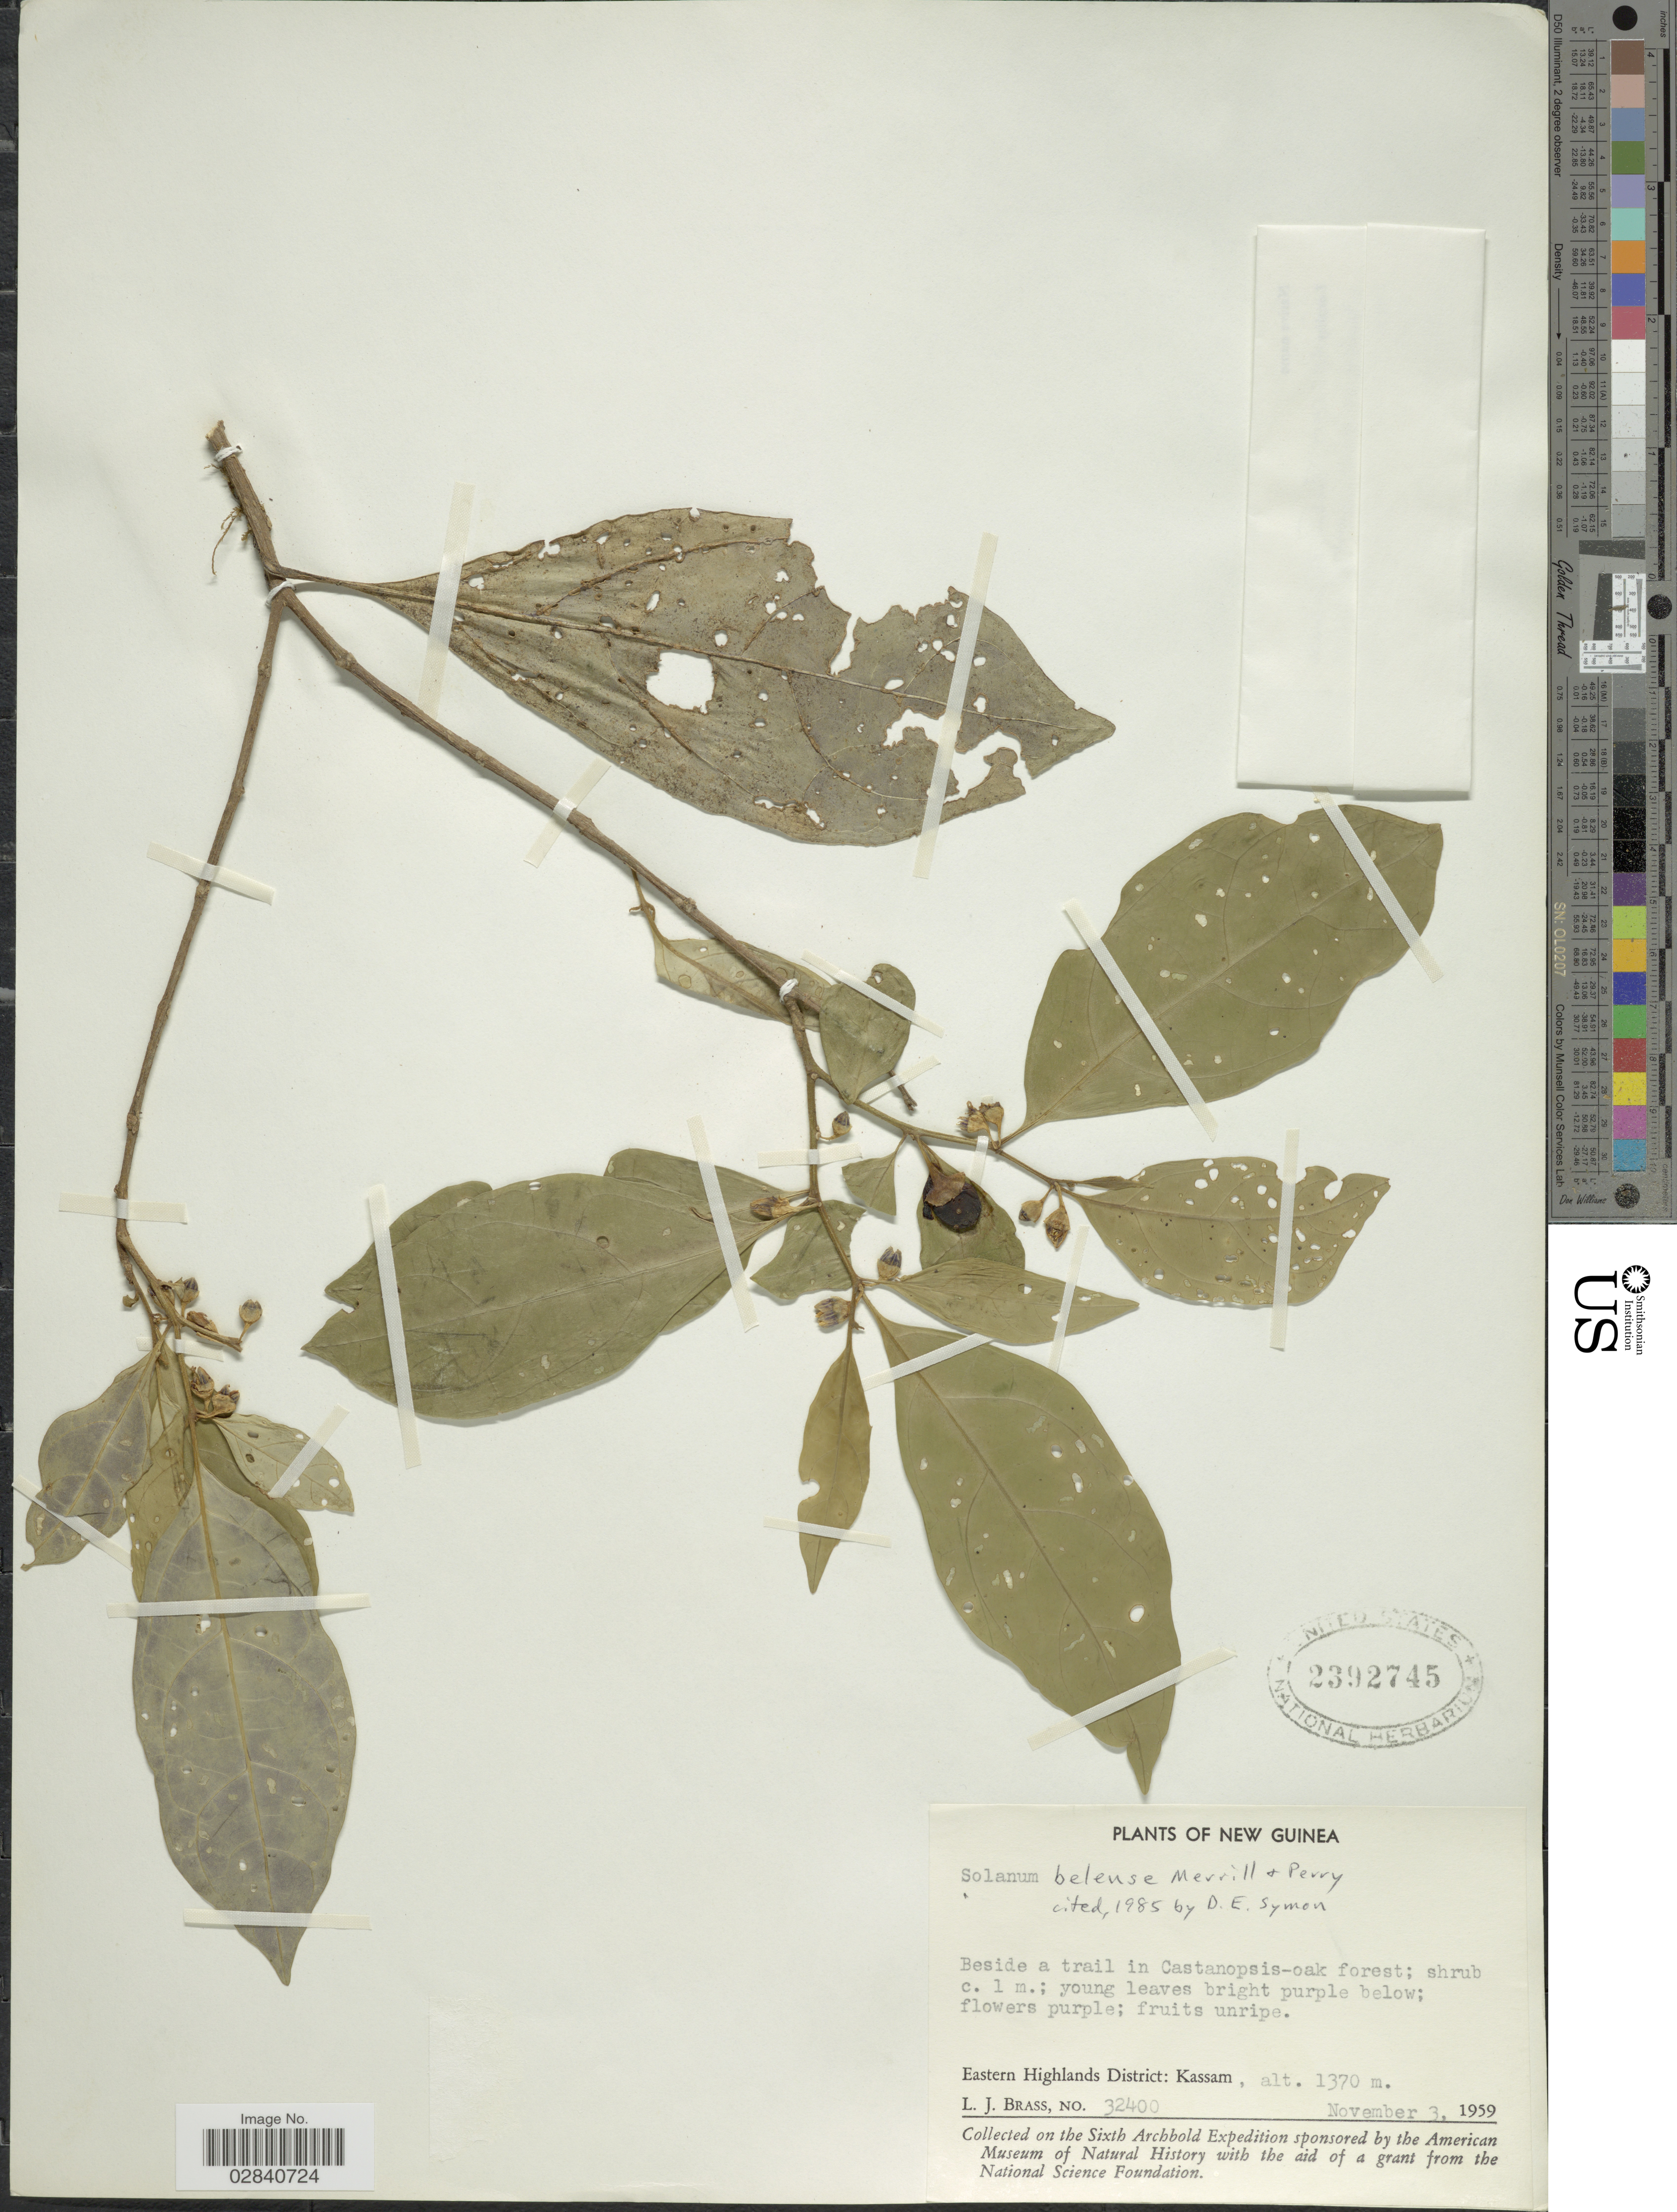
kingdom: Plantae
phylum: Tracheophyta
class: Magnoliopsida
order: Solanales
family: Solanaceae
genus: Lycianthes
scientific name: Lycianthes belensis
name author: (Merr. & L.M. Perry) A.R. Bean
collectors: L. J. Brass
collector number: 32400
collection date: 1959-11-03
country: Papua New Guinea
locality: New Guinea. Eastern Highlands District: Kassam.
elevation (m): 1370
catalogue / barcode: US 2392745